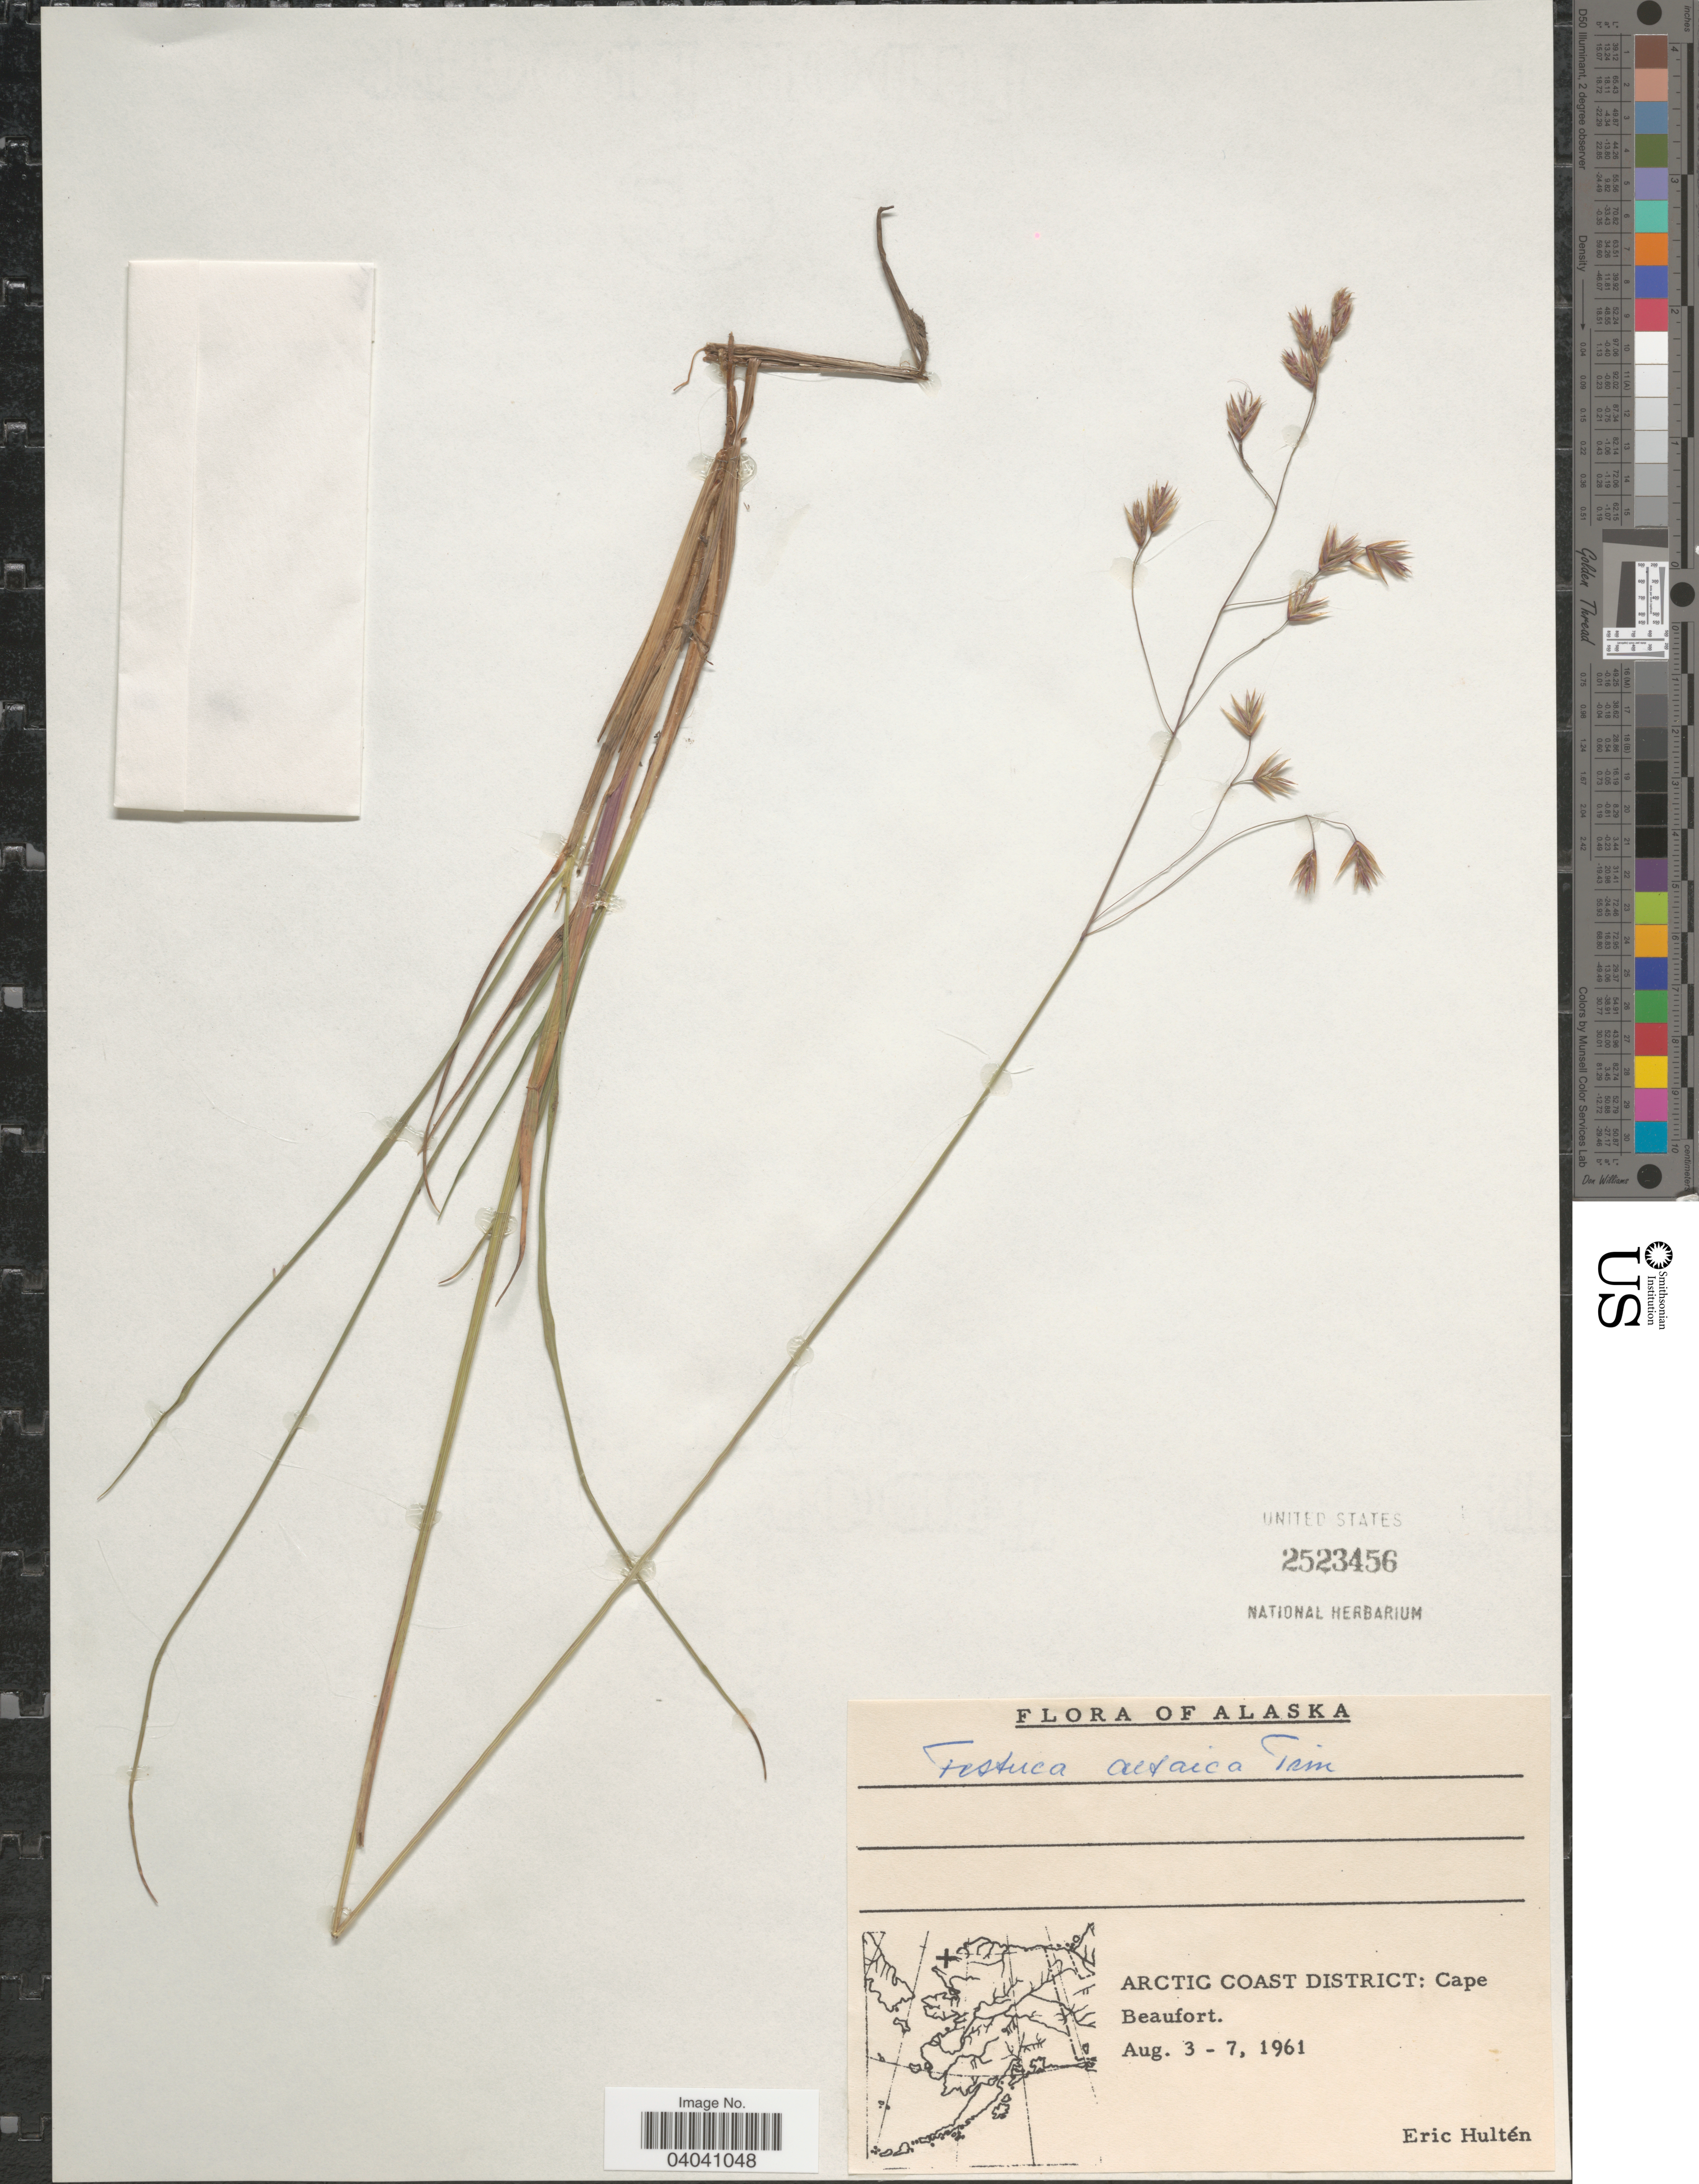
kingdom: Plantae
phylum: Tracheophyta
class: Liliopsida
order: Poales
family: Poaceae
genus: Festuca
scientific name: Festuca altaica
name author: Trin.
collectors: E. G. Hultén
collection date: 1961-08-03/1961-08-07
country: United States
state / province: Alaska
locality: Arctic Coast District: Cape Beaufort.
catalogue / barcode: US 2523456